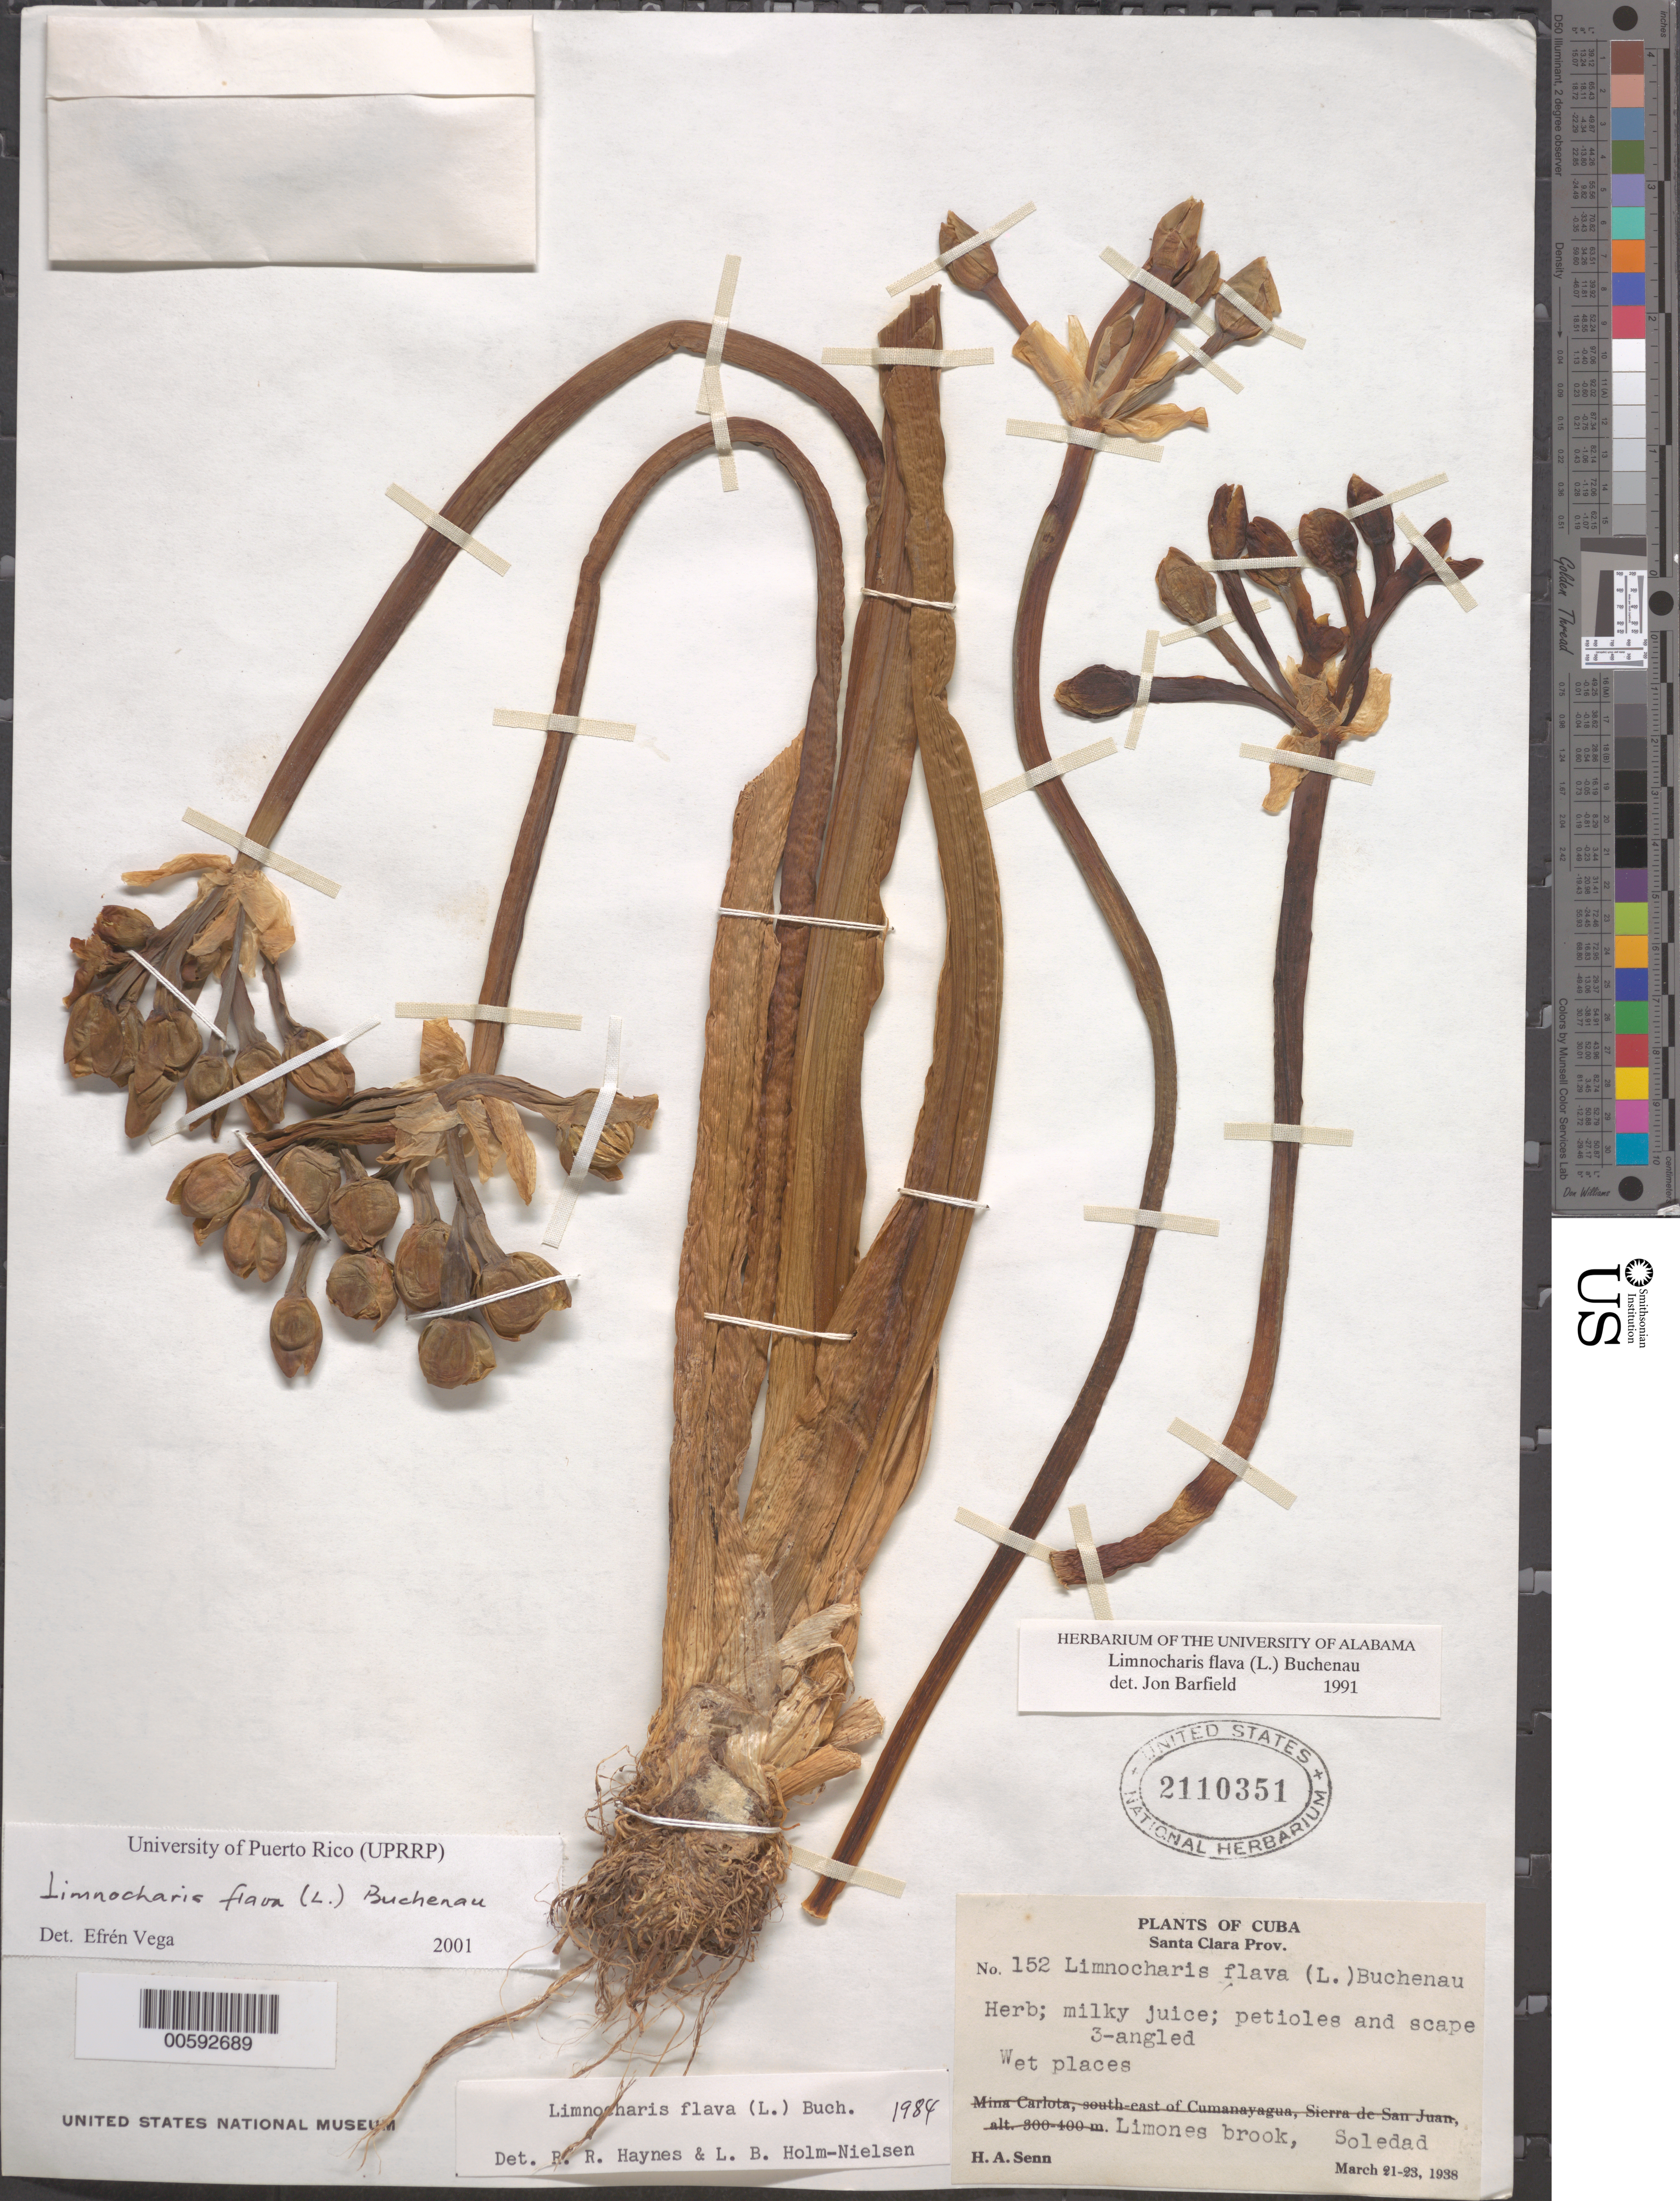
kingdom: Plantae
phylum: Tracheophyta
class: Liliopsida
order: Alismatales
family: Alismataceae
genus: Limnocharis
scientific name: Limnocharis flava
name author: (L.) Buchenau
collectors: H. A. Senn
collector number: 152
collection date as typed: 21 Mar 1938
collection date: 1938-03-21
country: Cuba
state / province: Cienfuegos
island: Greater Antilles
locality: Limones Brook, Soledad. [In former Las Villas (Santa Clara) Province.]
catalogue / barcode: US 2110351